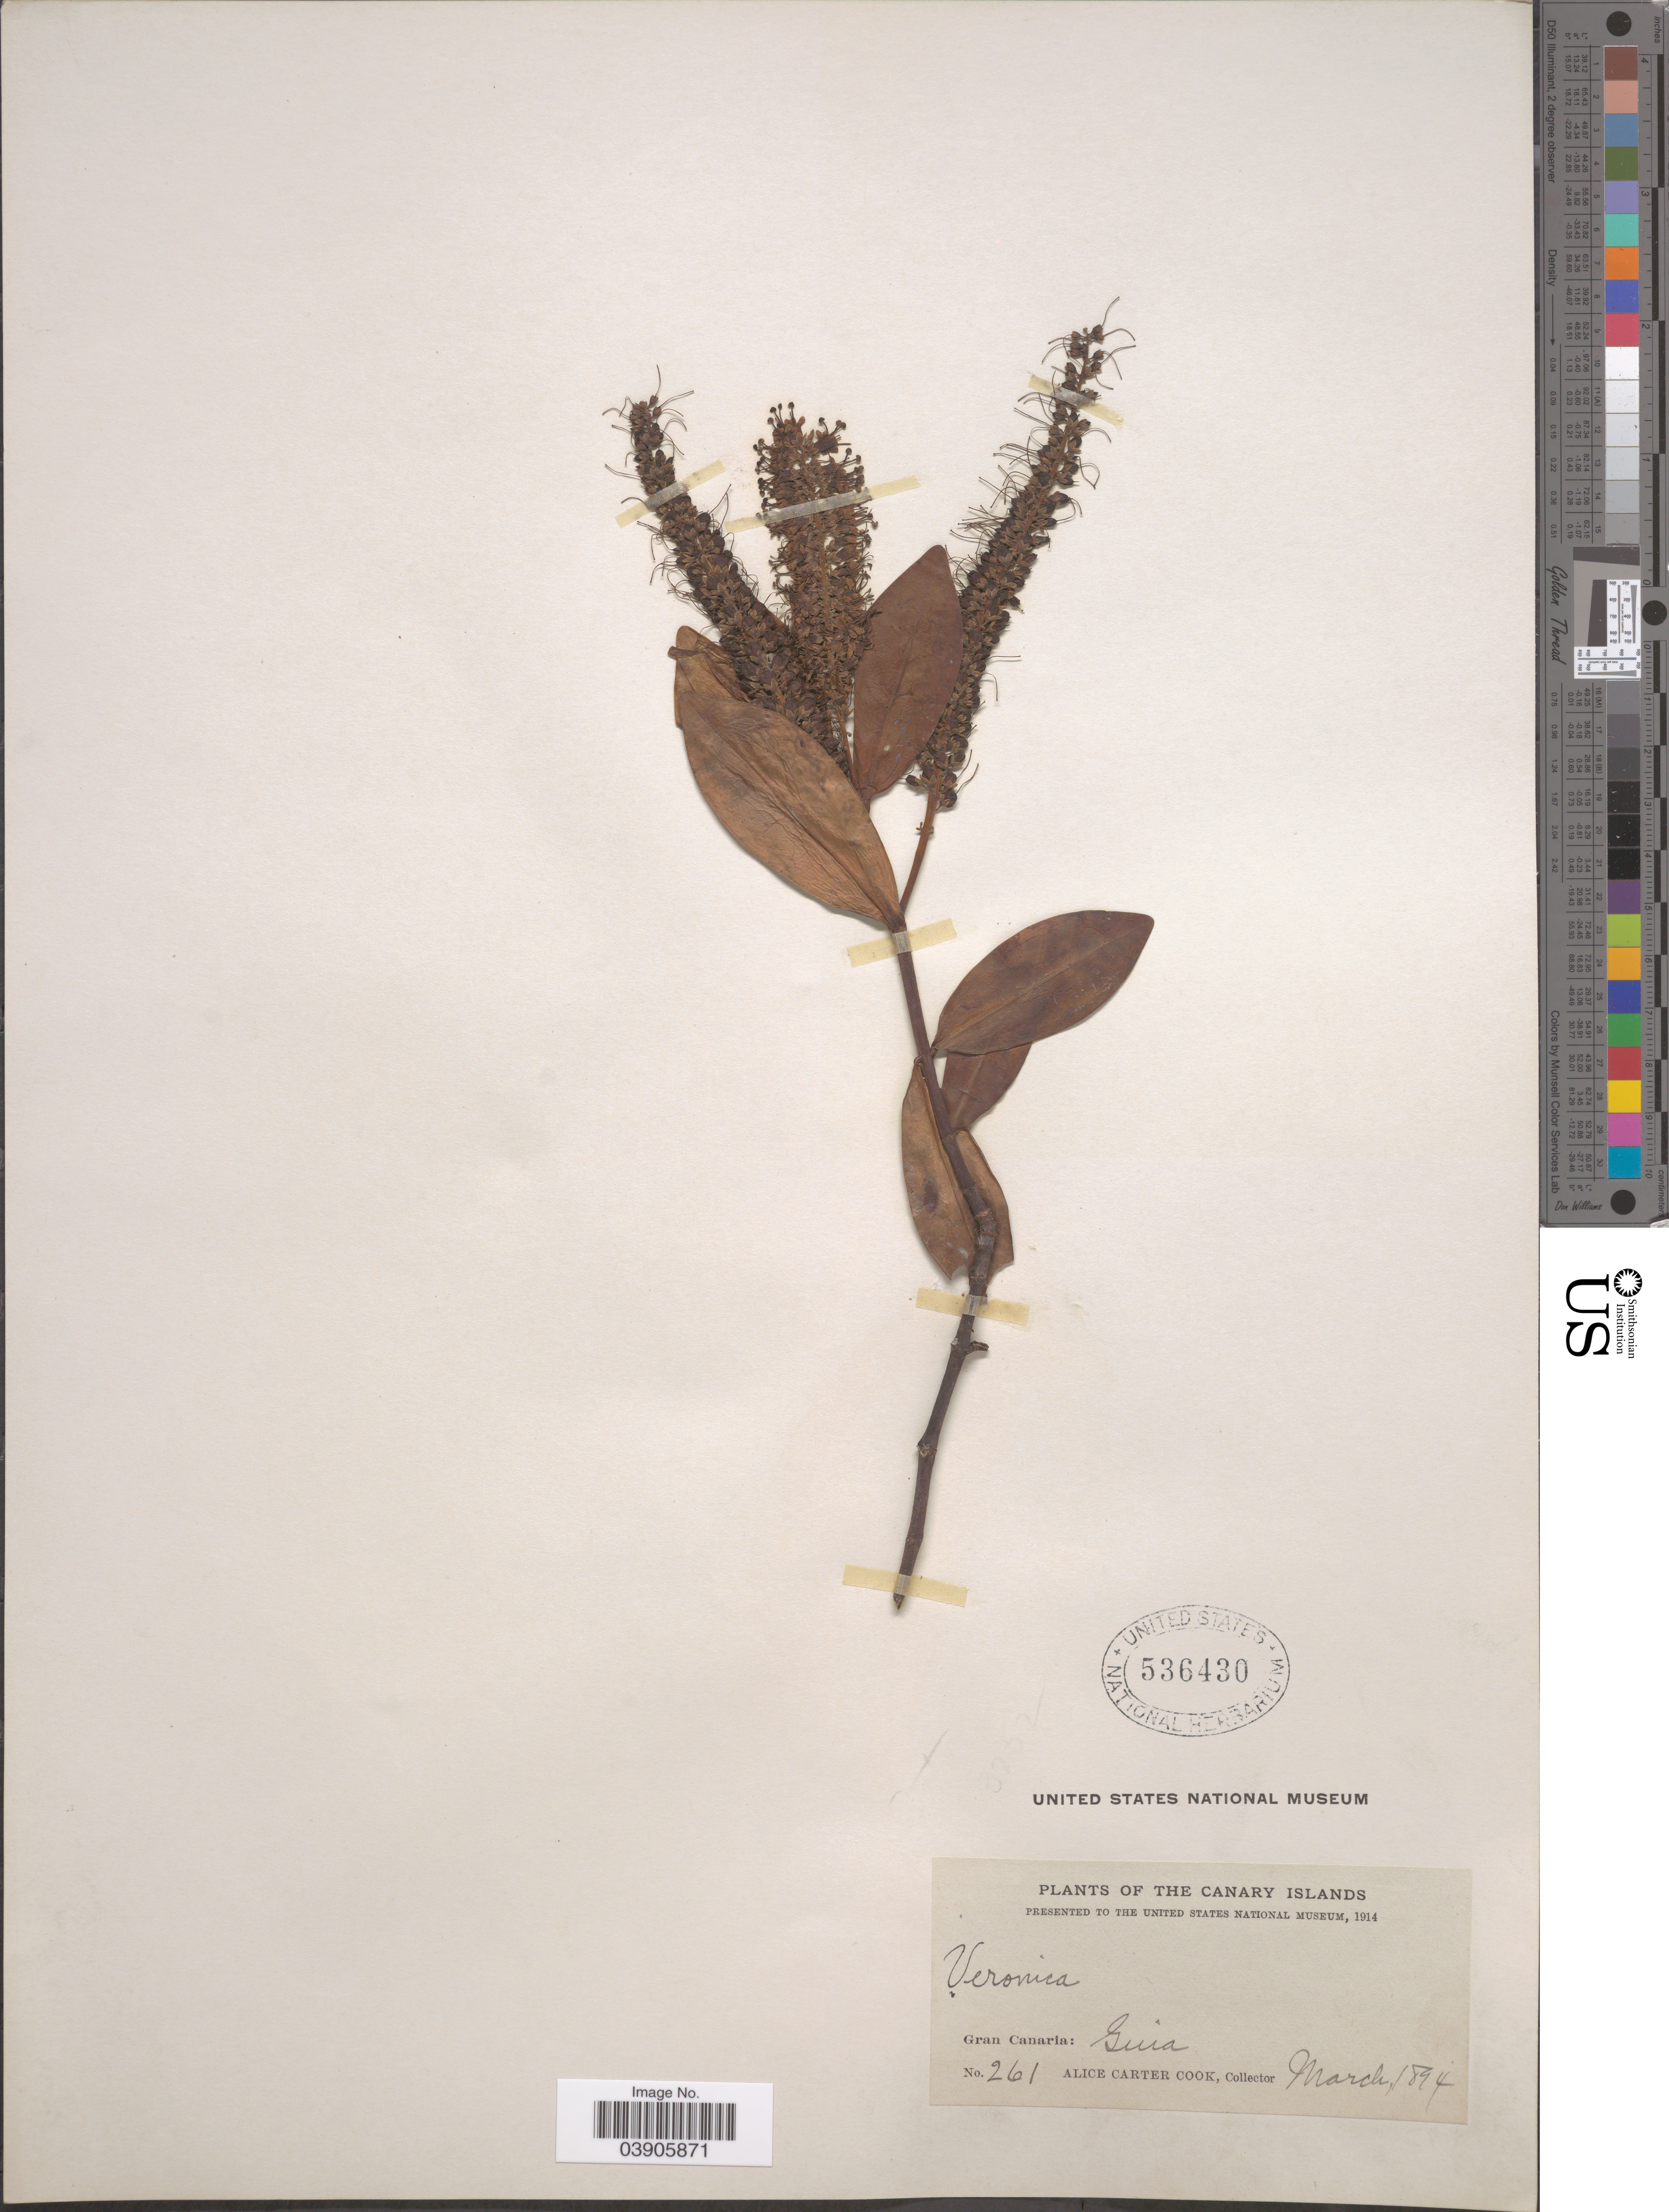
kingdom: Plantae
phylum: Tracheophyta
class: Magnoliopsida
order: Lamiales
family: Plantaginaceae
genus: Hebe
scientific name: Hebe sp.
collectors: Alice C. Cook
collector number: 261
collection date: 1894-03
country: Spain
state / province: Canarias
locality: The Canary Islands. Gran Canaria: Guia.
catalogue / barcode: US 536430